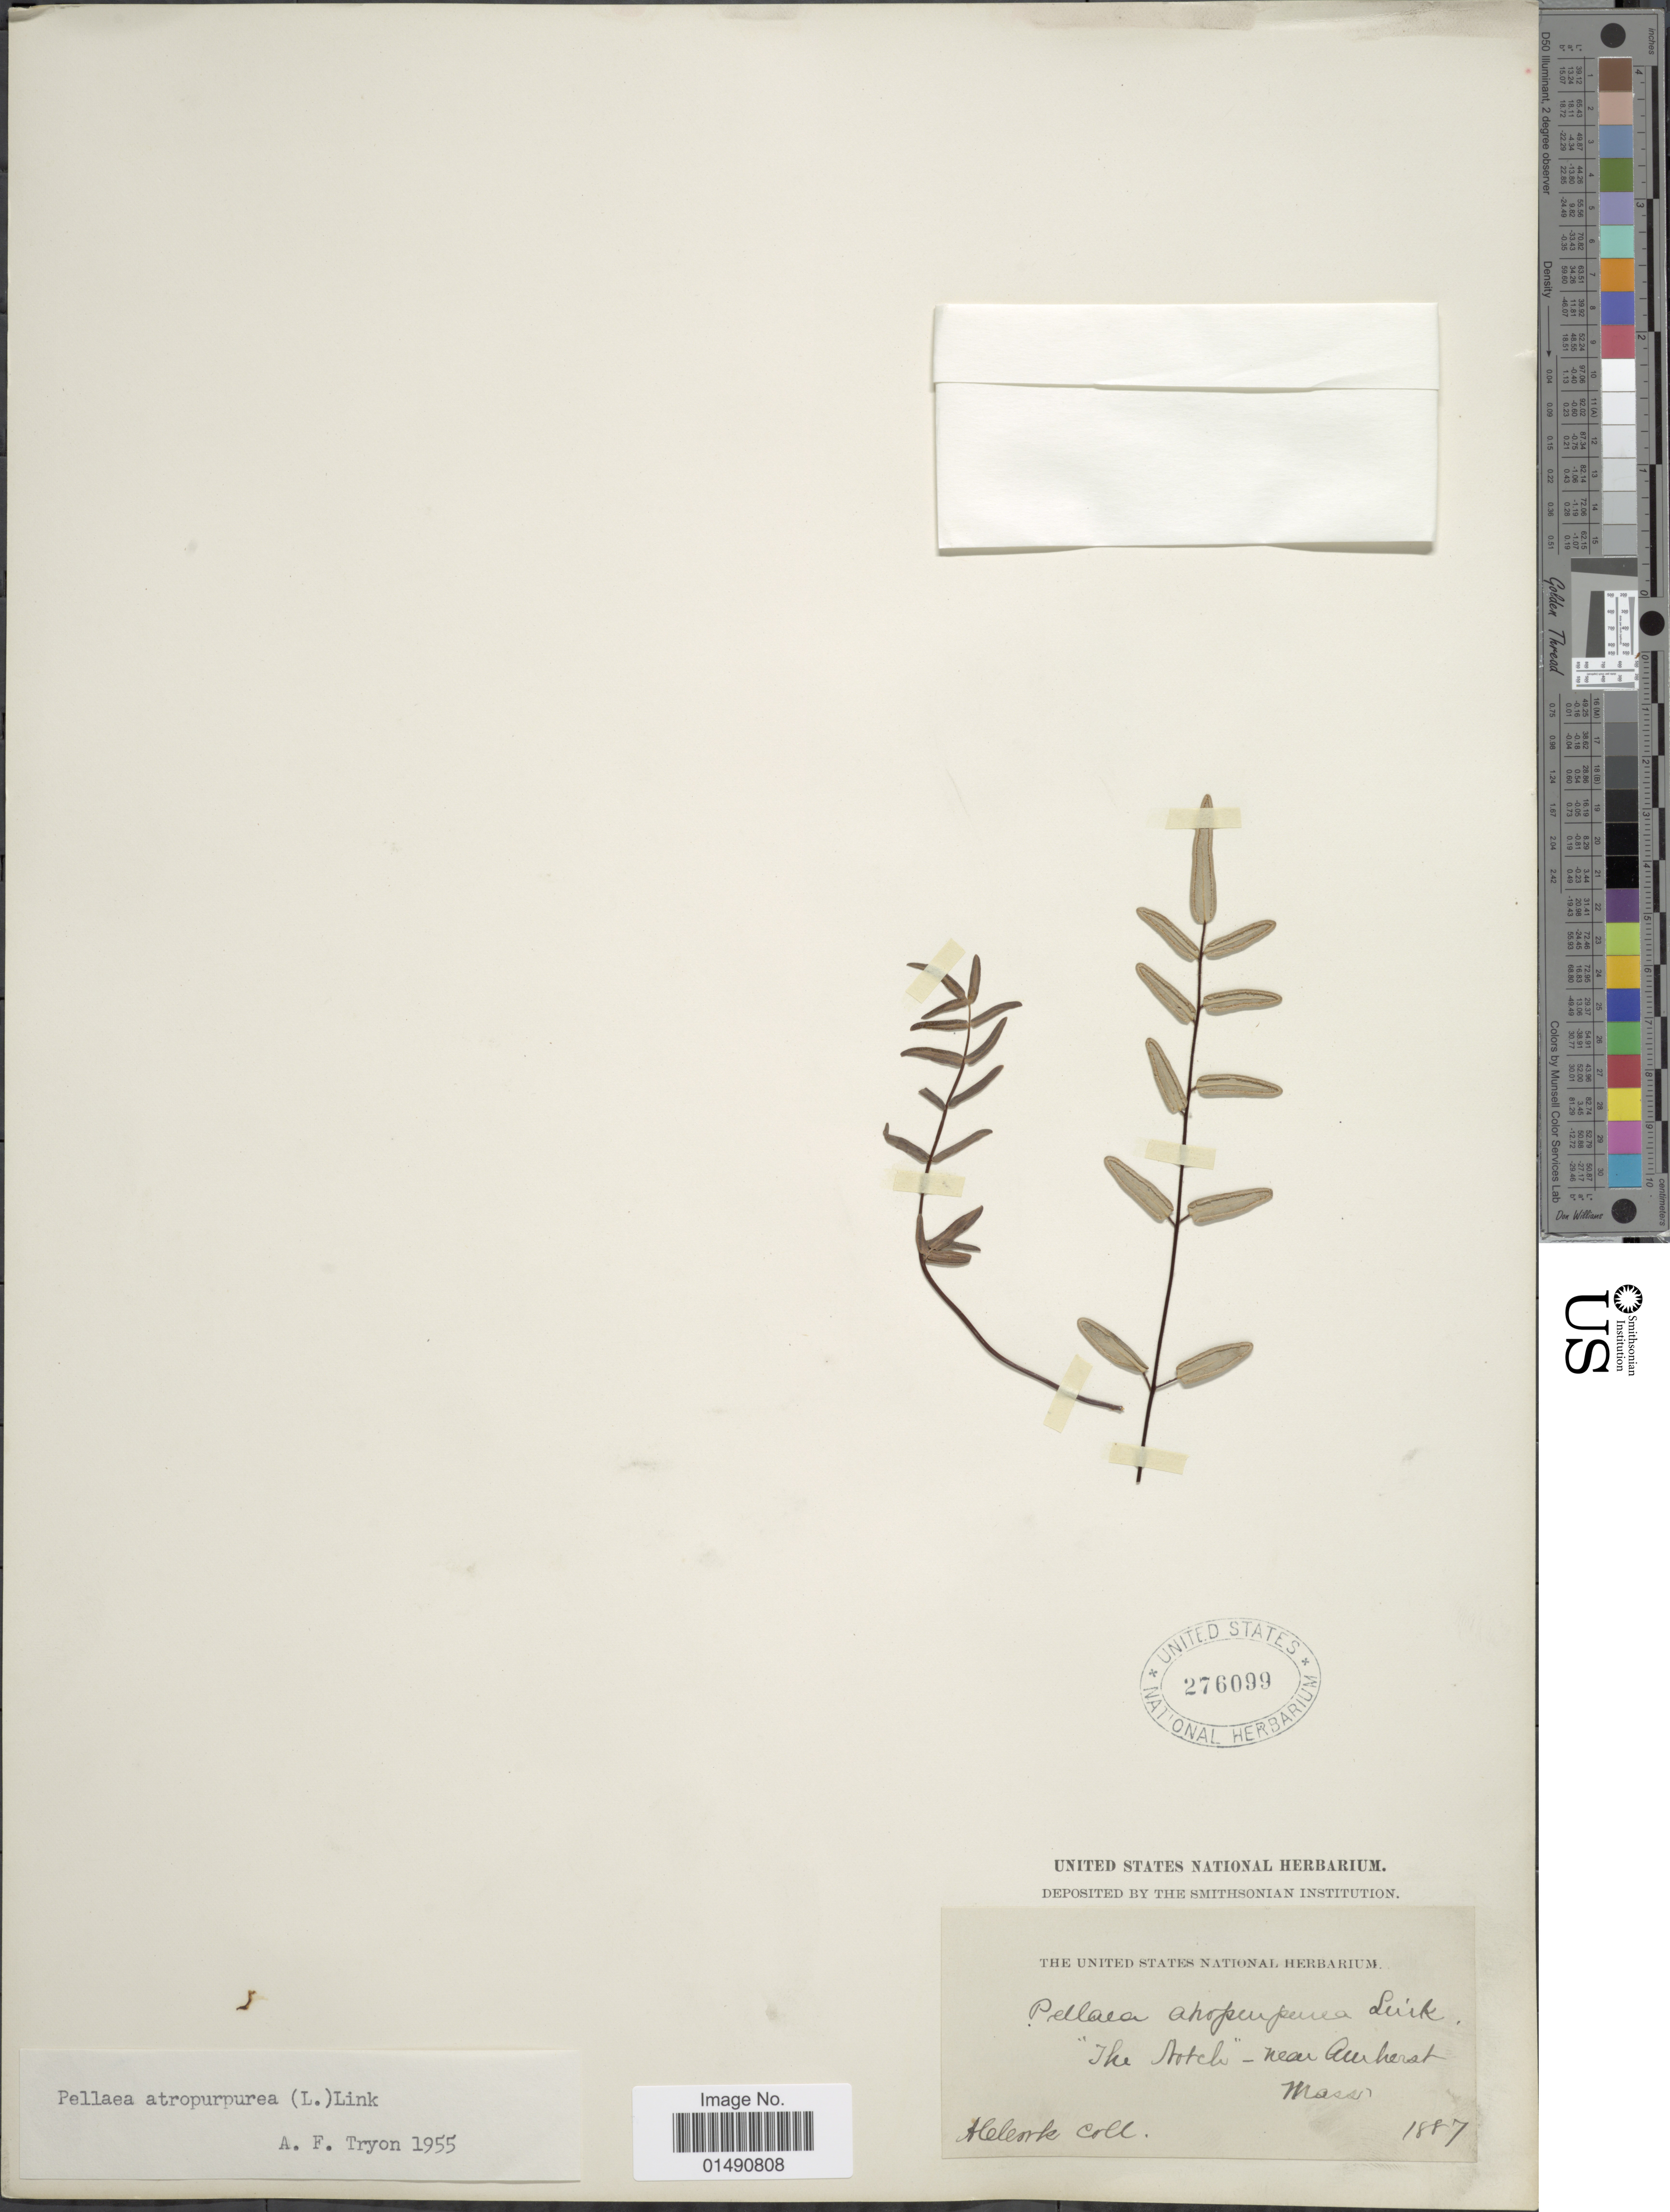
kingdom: Plantae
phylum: Tracheophyta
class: Polypodiopsida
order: Polypodiales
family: Pteridaceae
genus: Pellaea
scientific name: Pellaea atropurpurea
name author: (L.) Link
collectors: A. Cook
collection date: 1887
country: United States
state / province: Massachusetts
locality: The Notch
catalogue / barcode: US 276099